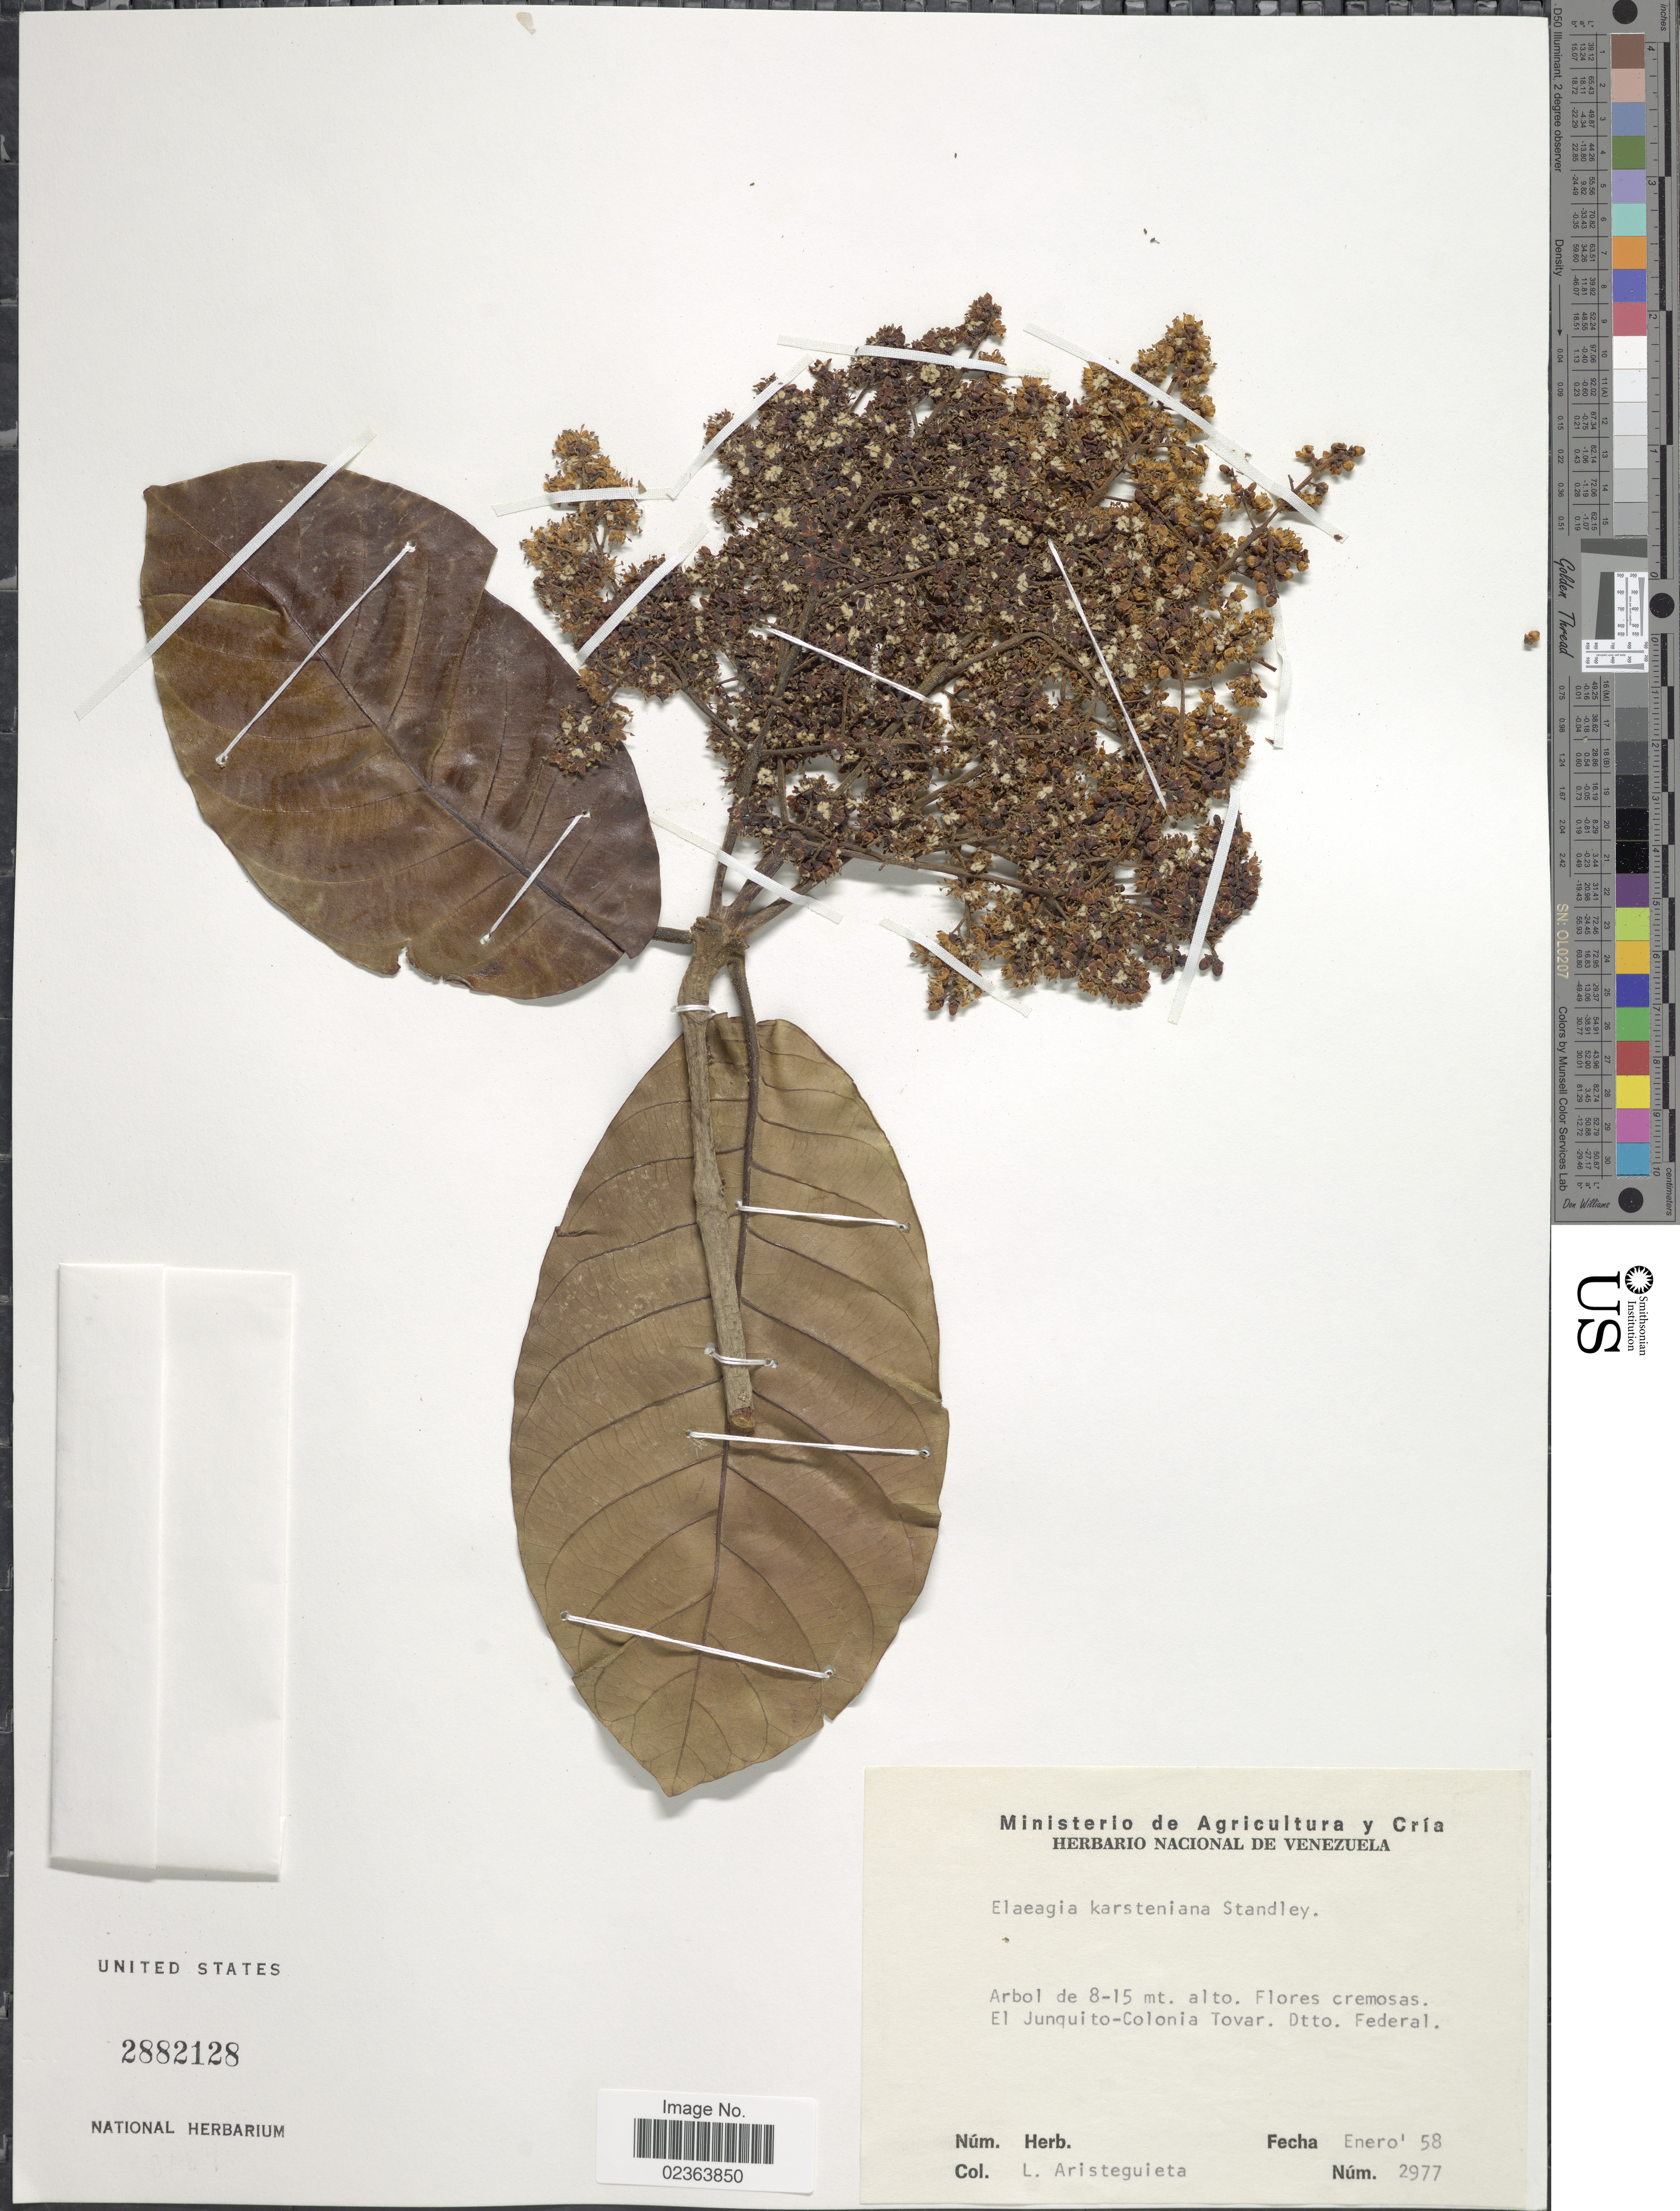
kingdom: Plantae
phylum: Tracheophyta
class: Magnoliopsida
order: Gentianales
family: Rubiaceae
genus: Elaeagia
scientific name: Elaeagia karstenii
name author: Standl.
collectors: L. Aristeguieta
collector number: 2977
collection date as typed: Transcribed d/m/y: /1/58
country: Venezuela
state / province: Distrito Federal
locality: El Junquito-Colonia Tovar, Dtto. Federal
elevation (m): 8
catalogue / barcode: US 2882128